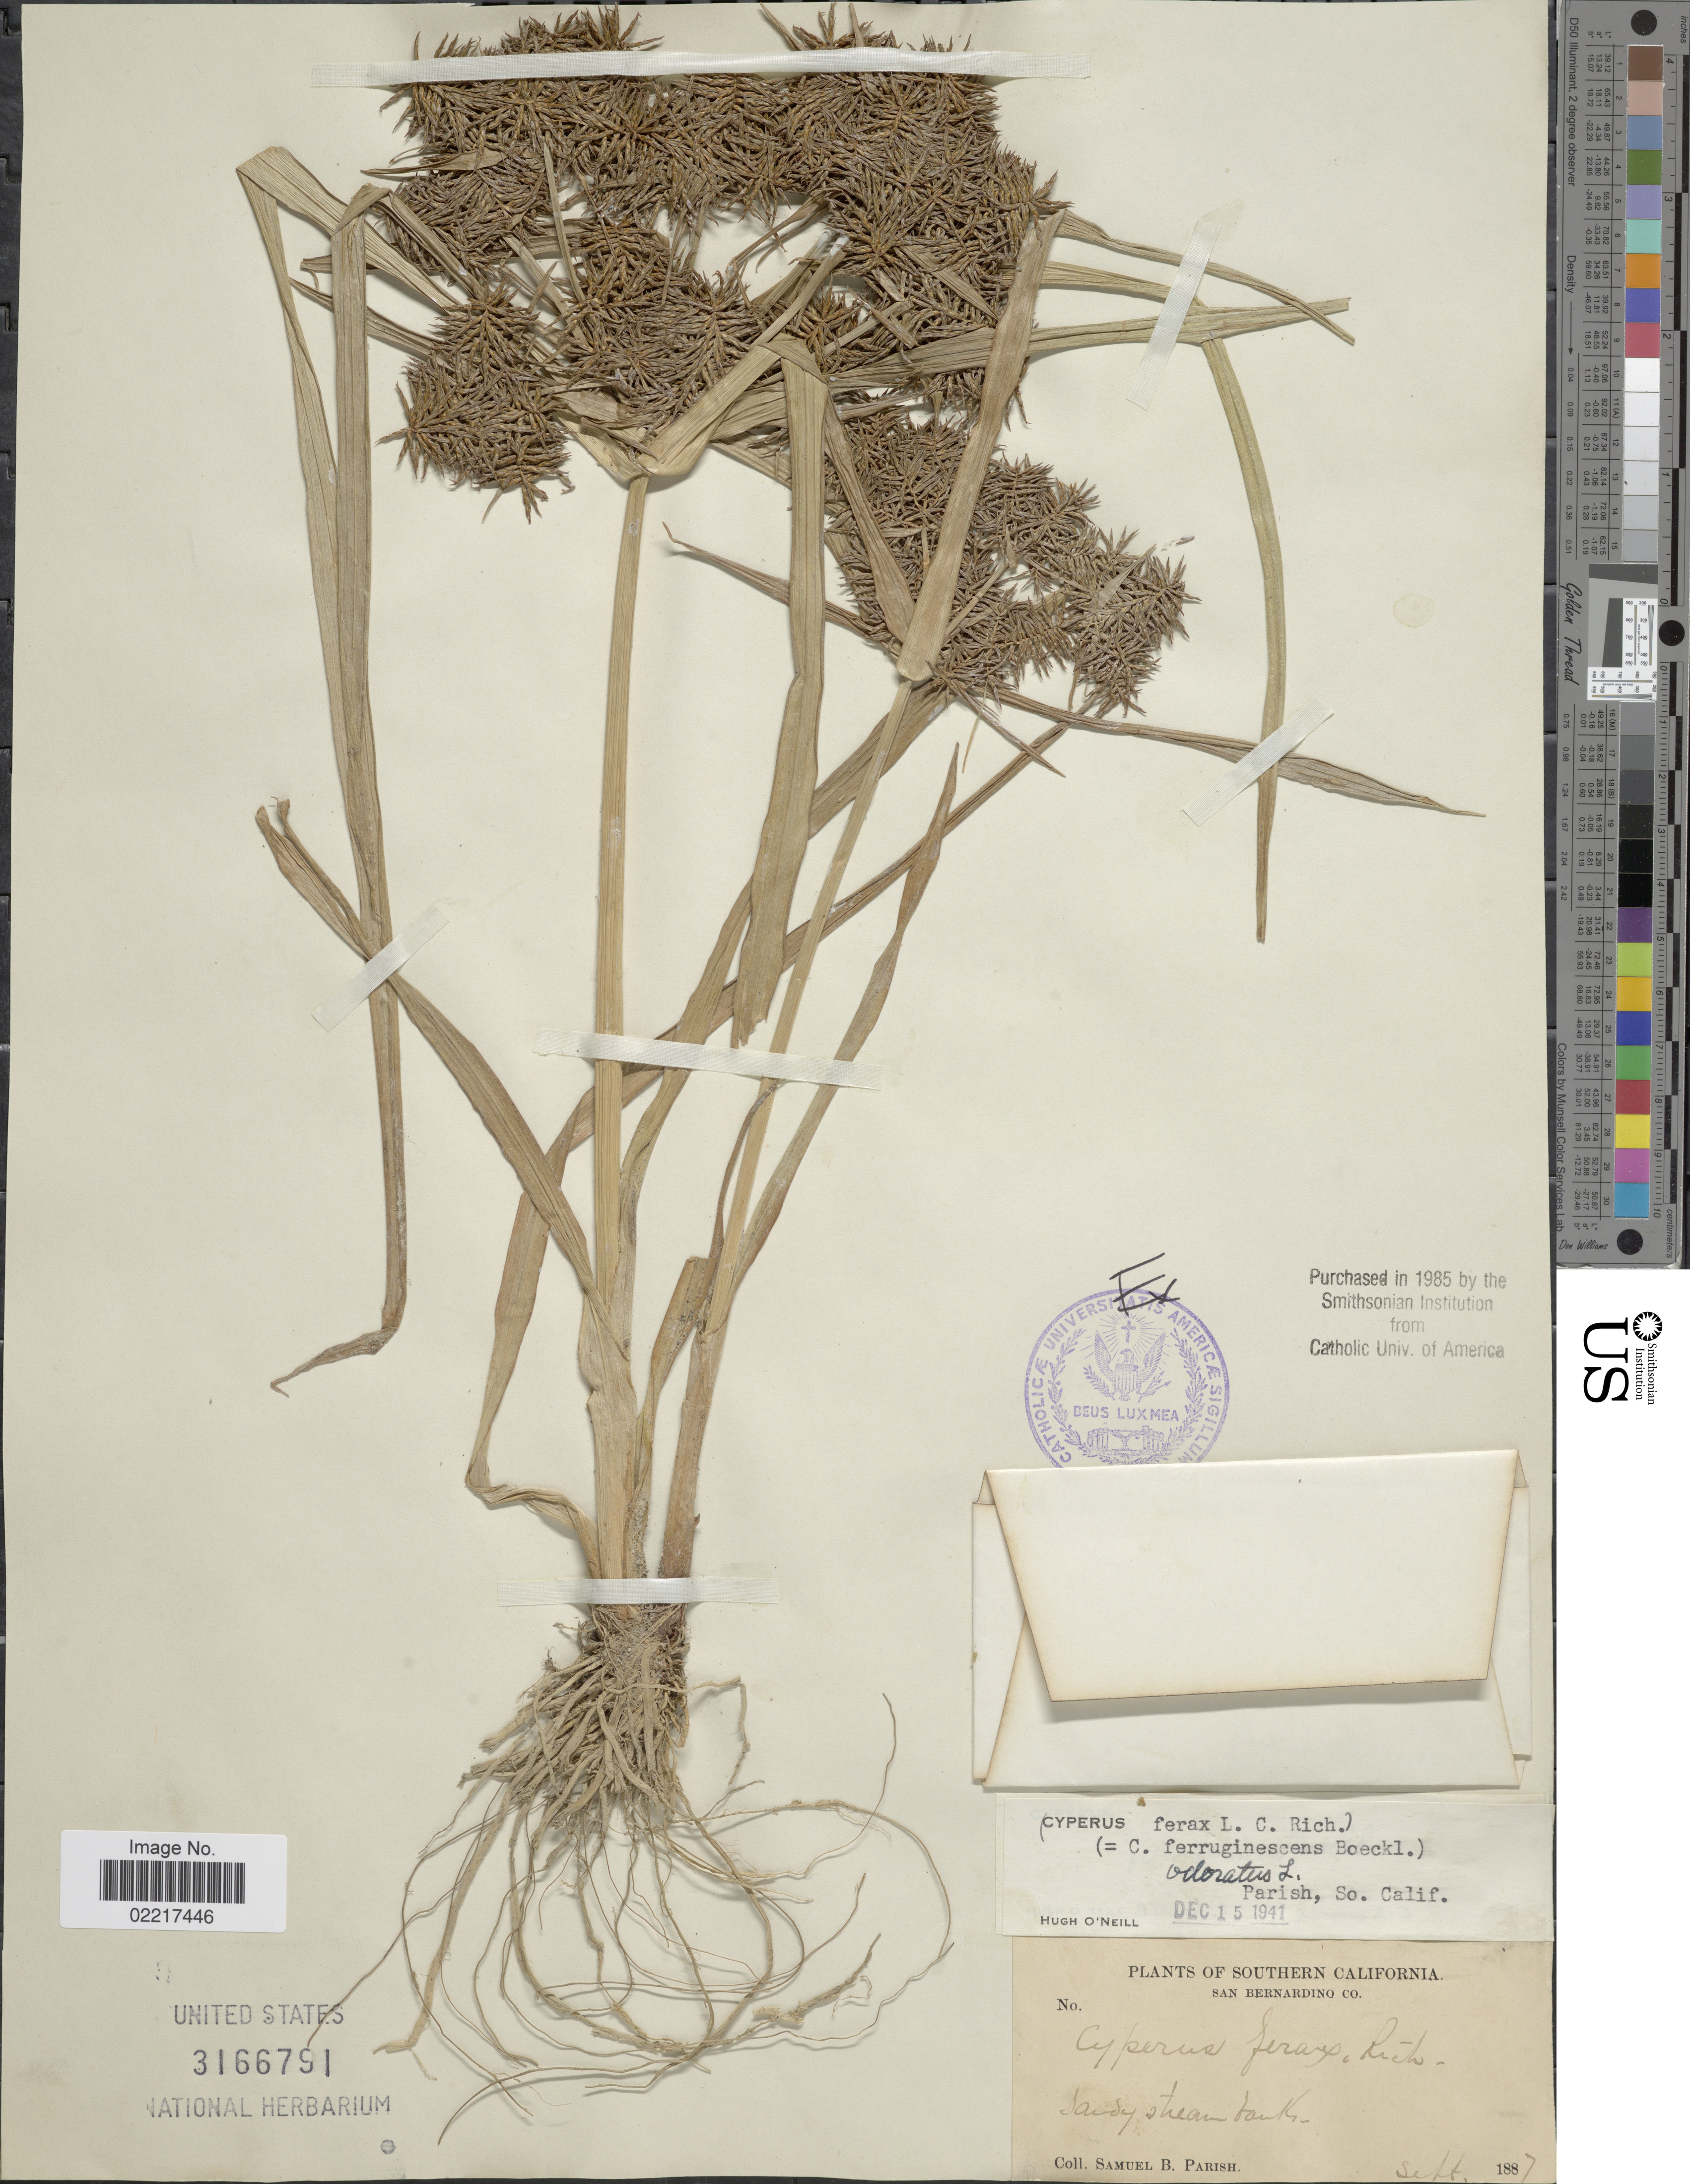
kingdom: Plantae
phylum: Tracheophyta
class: Liliopsida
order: Poales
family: Cyperaceae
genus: Cyperus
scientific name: Cyperus odoratus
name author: L.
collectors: S. B. Parish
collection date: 1887-09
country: United States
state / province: California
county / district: San Bernardino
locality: Southern California, San Bernardino Co, Sandy stream banks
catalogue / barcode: US 3166791